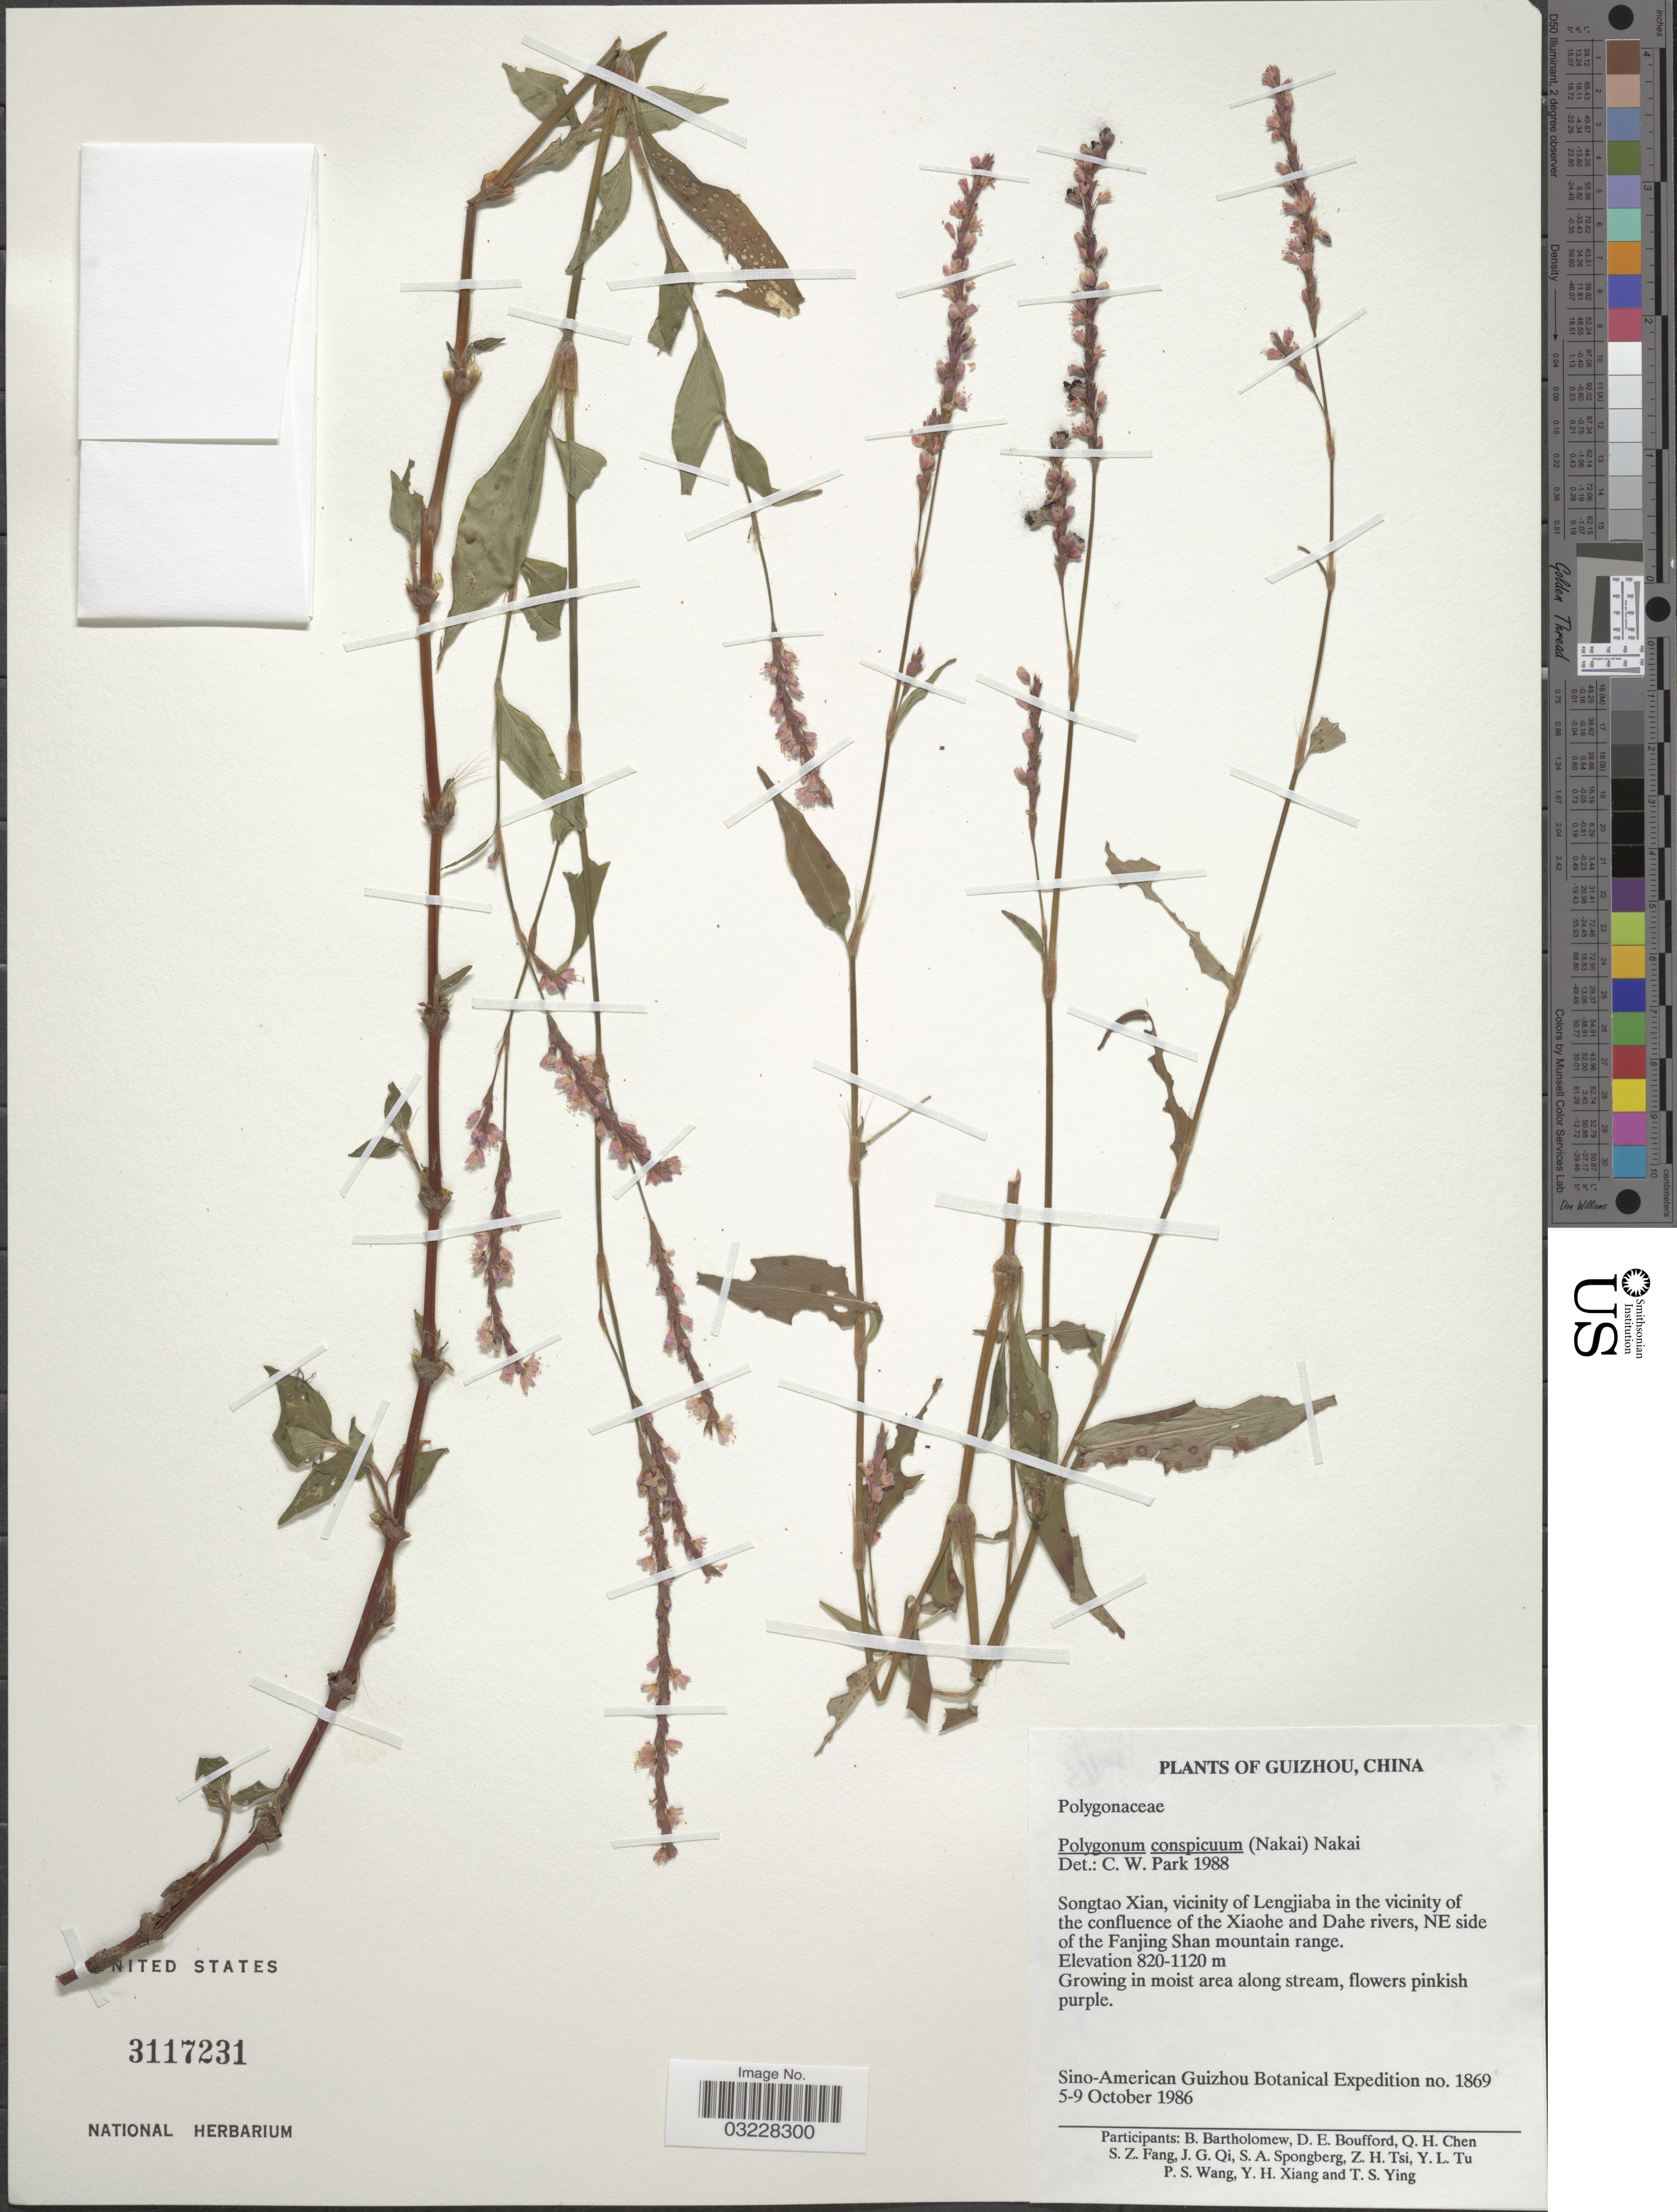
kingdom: Plantae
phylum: Tracheophyta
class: Magnoliopsida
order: Caryophyllales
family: Polygonaceae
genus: Polygonum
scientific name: Polygonum conspicuum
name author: Nakai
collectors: Sino-Amer. Guizhou Bot. Exped.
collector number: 1869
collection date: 1986-10-05/1986-10-09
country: China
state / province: Guizhou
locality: Songtao Xian, vicinity of Lengjiaba in the vicinity of the confluence of the Xiaohe and Dahe rivers, NE side of the Fanjing Shan mountain range.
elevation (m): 820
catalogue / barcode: US 3117231